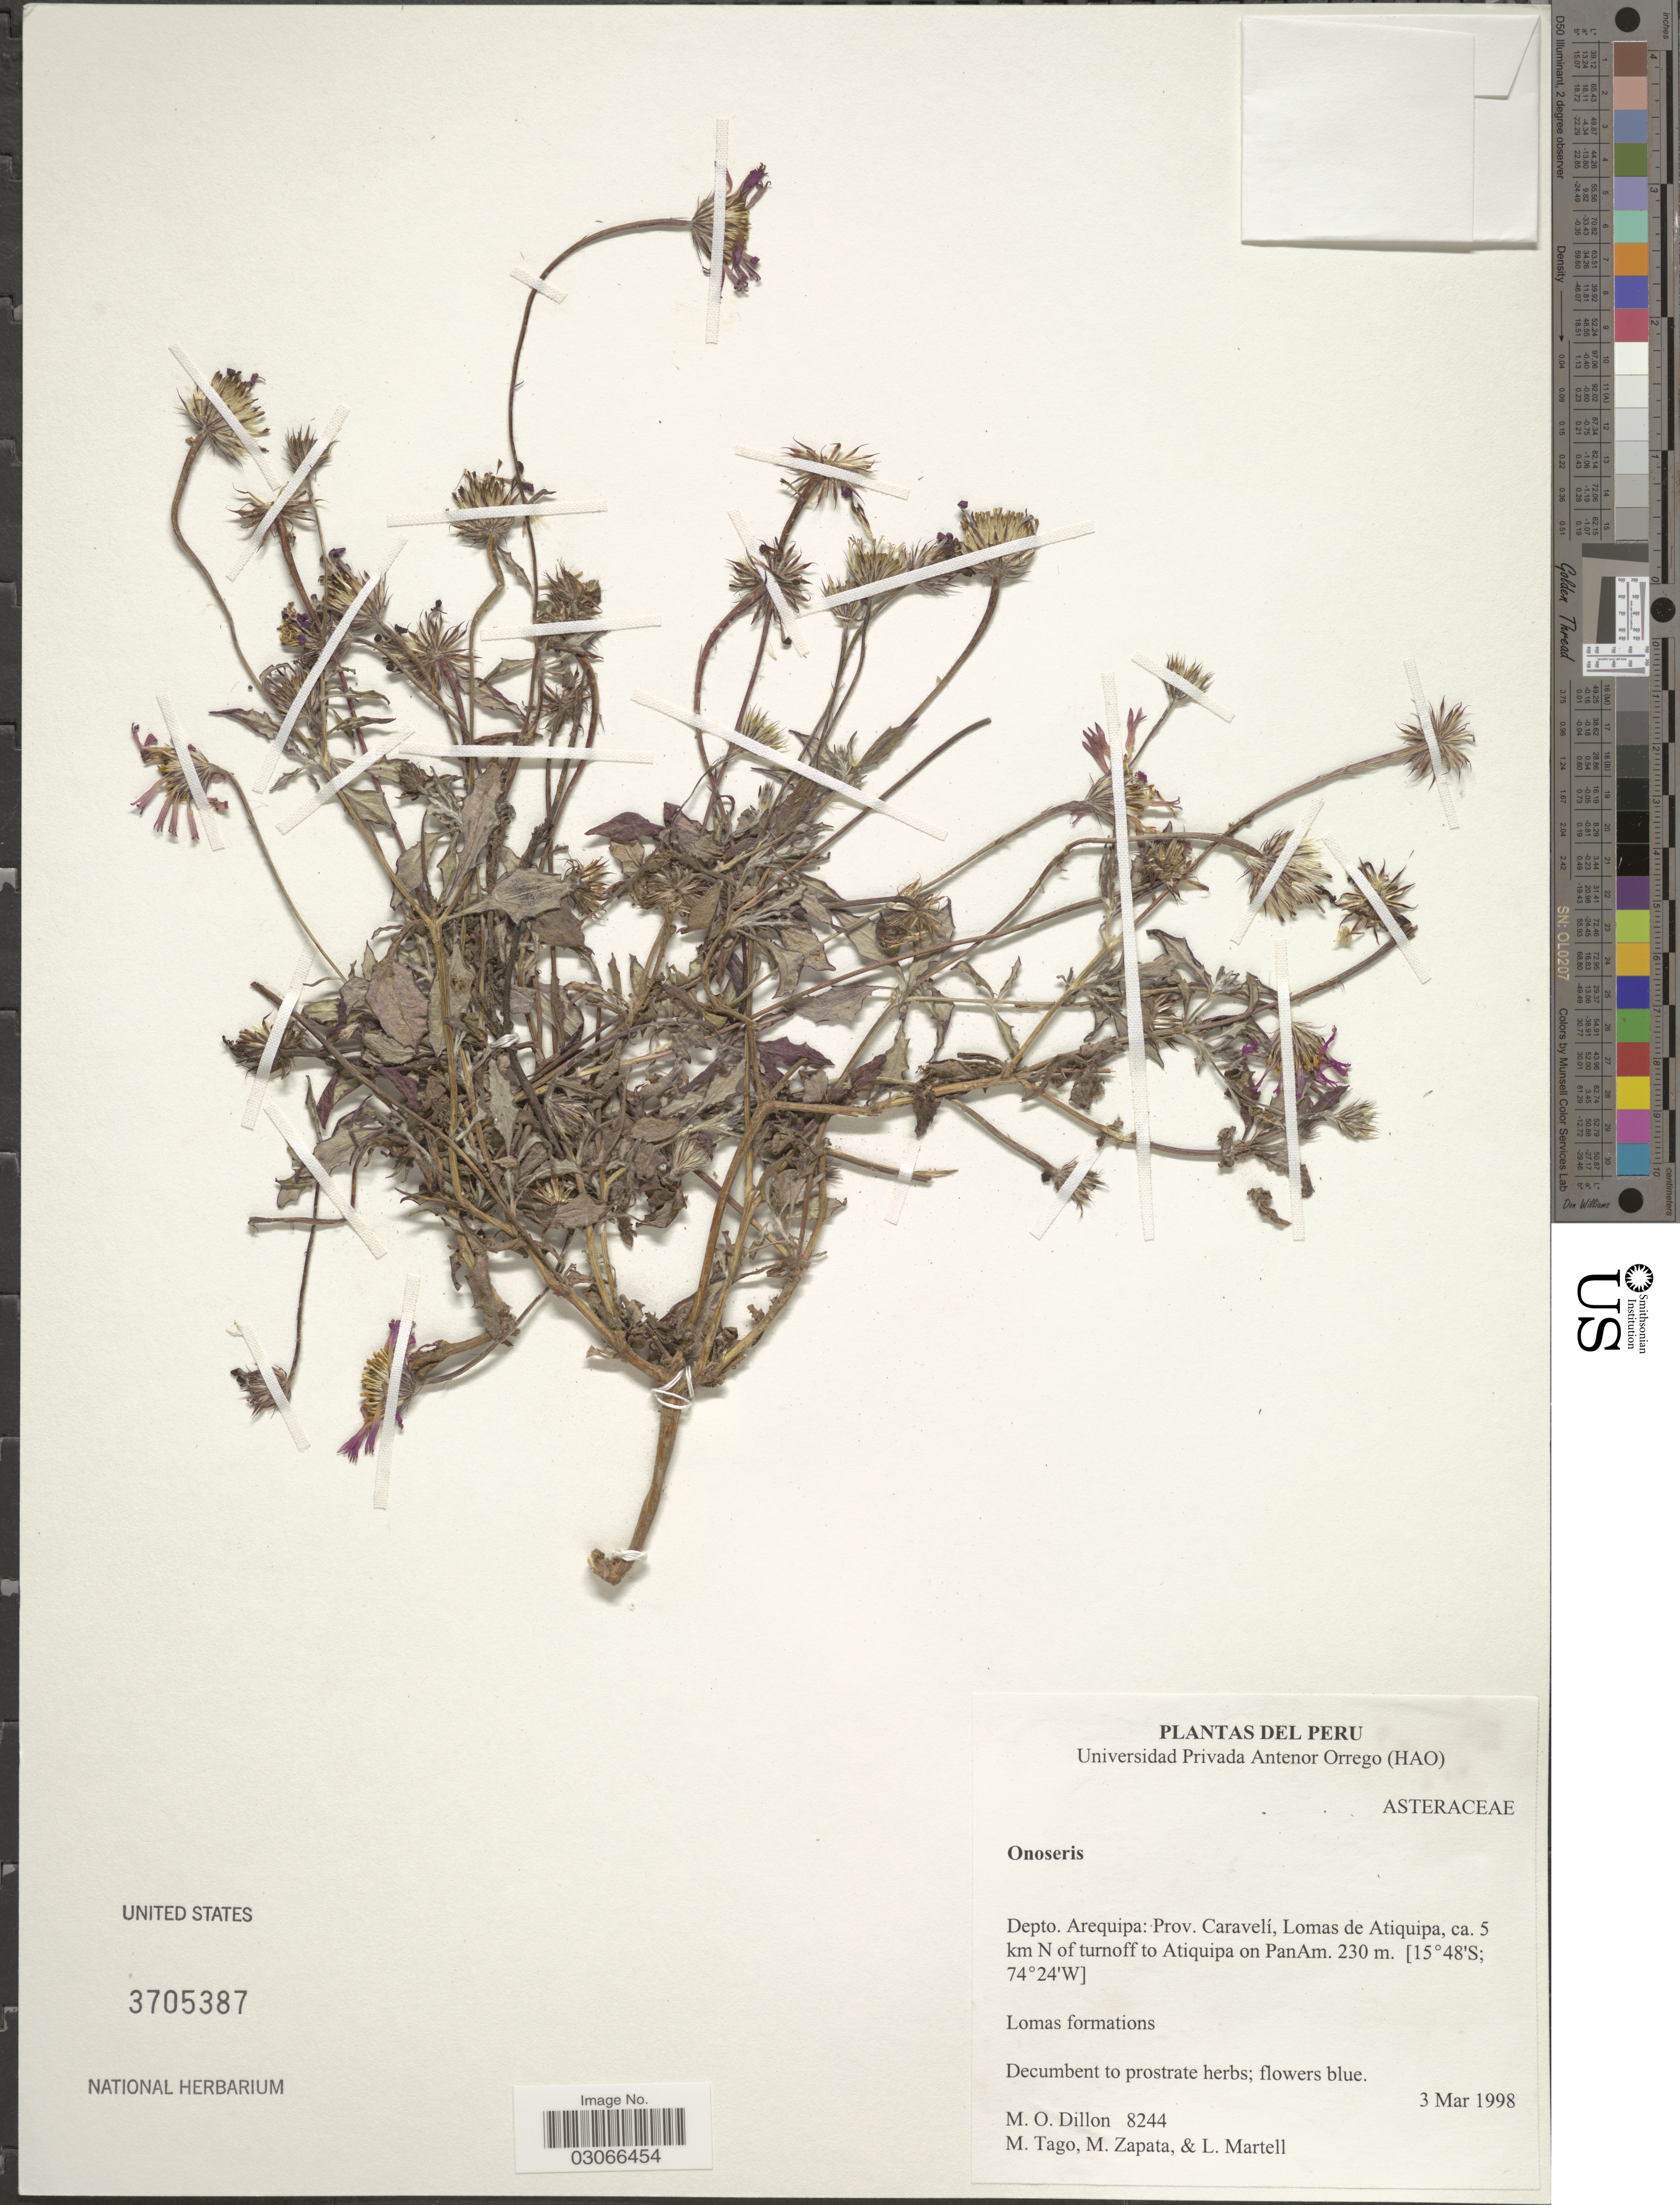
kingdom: Plantae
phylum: Tracheophyta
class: Magnoliopsida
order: Asterales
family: Asteraceae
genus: Onoseris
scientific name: Onoseris sp.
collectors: M. O. Dillon, M. Tago, M. Zapata & L. Martell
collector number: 8244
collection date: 1998-03-03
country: Peru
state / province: Arequipa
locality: Dept. Arequipa: Prov. Caravelí. Lomas de Atiquipa, ca. 5 km N of turnoff to Atiquipa on PanAm.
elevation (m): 230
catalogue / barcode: US 3705387